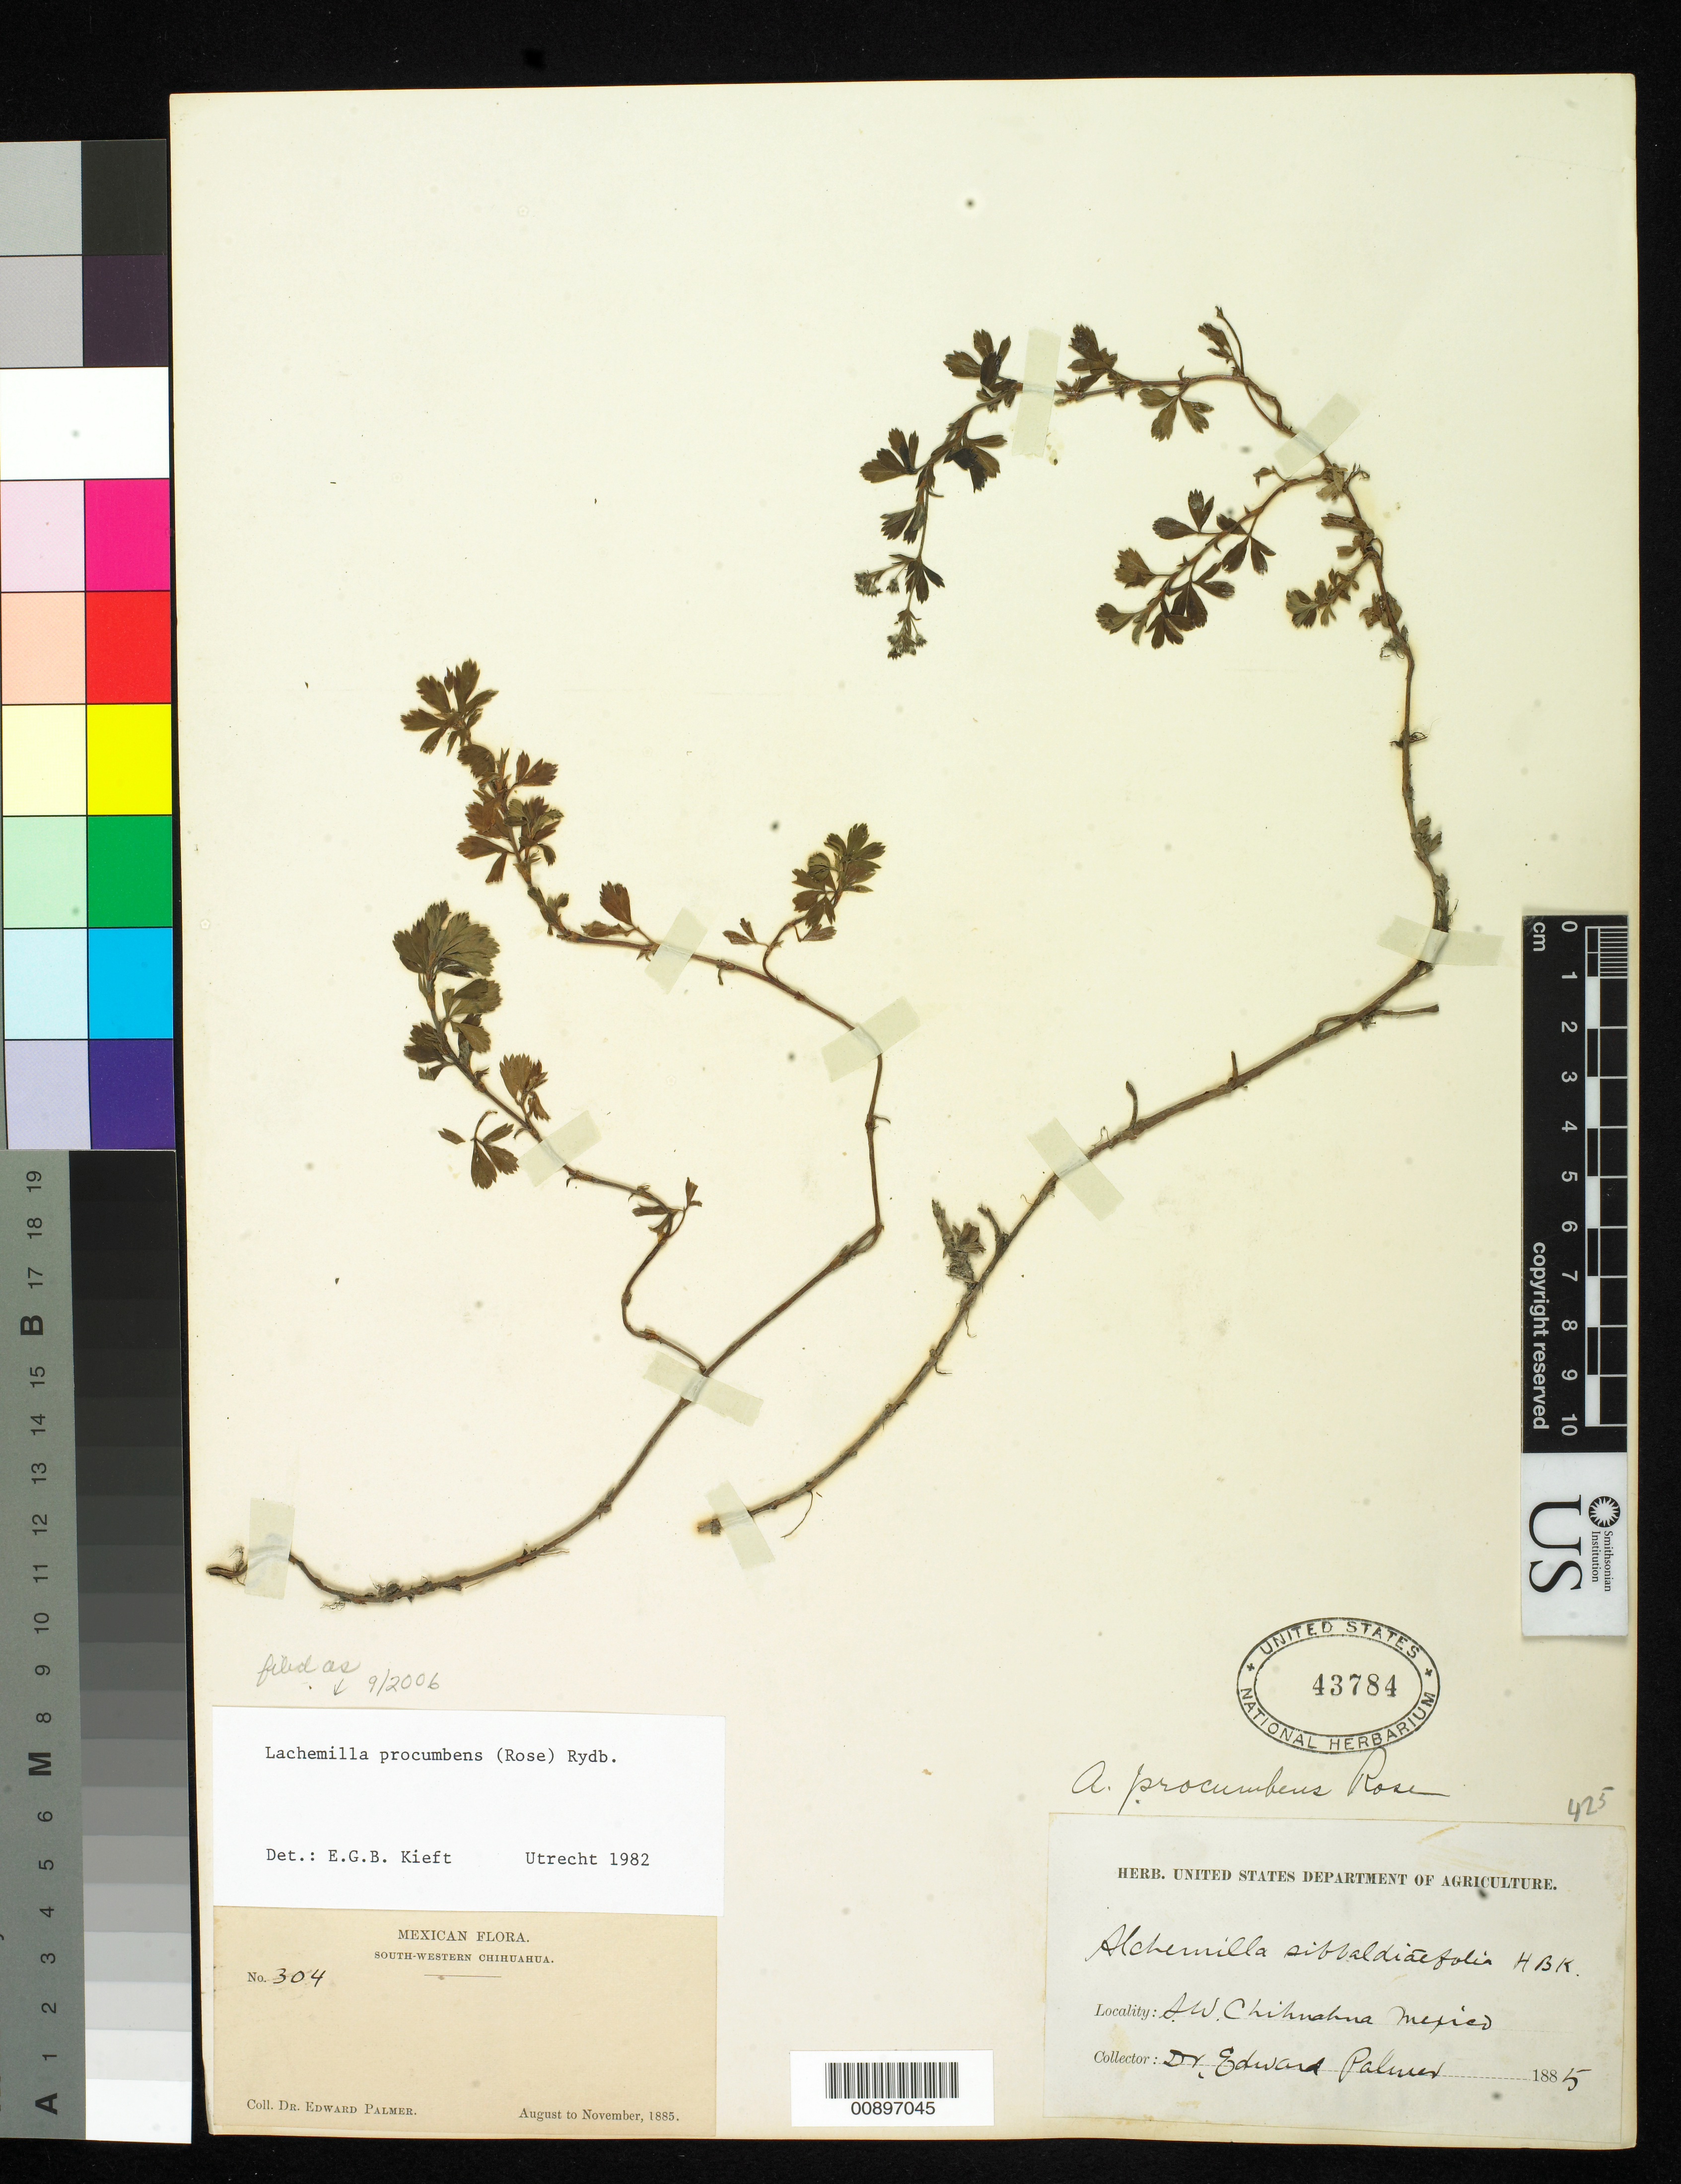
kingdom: Plantae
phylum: Tracheophyta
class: Magnoliopsida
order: Rosales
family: Rosaceae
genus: Lachemilla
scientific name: Lachemilla procumbens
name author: (Rose) Rydb.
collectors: E. Palmer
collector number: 304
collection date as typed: Aug 1885 to -- Nov 1885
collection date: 1885-08/1885-11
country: Mexico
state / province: Chihuahua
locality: South-Western Chihuahua.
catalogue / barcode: US 43784